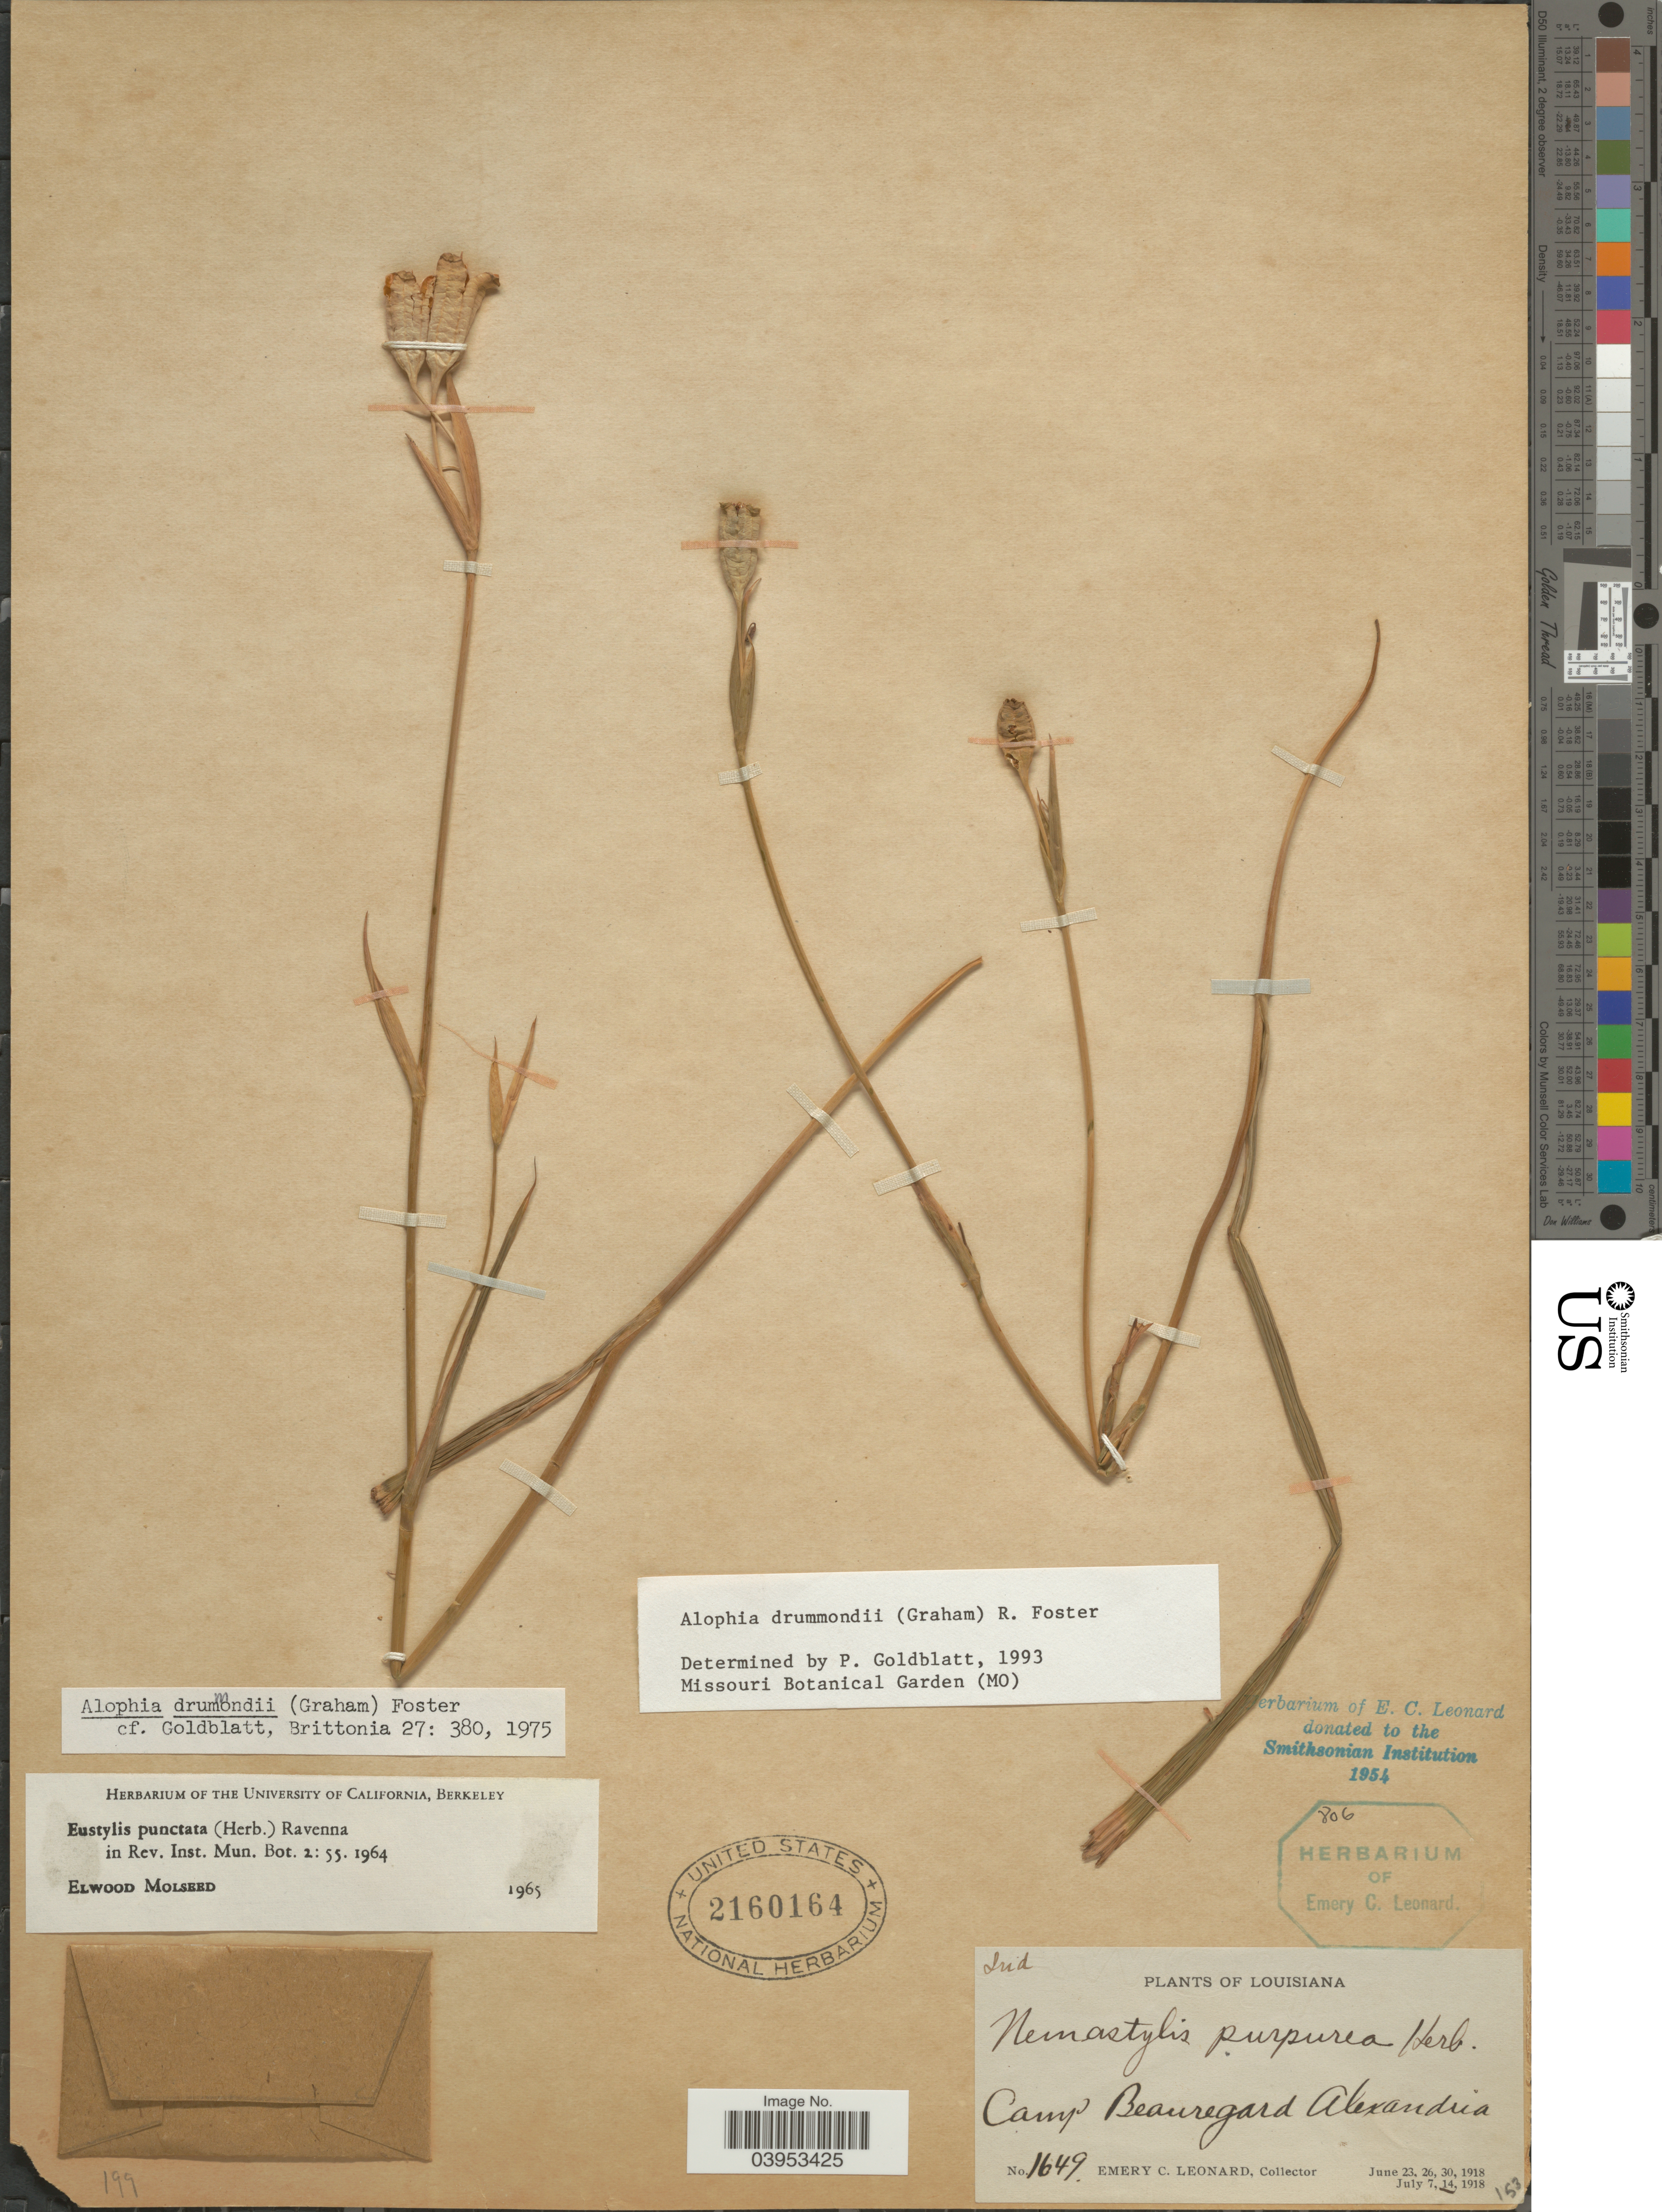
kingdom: Plantae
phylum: Tracheophyta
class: Liliopsida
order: Asparagales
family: Iridaceae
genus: Alophia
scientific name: Alophia drummondii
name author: (Graham) R.C. Foster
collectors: E. C. Leonard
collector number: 1649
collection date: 1918-07-14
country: United States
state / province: Louisiana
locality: Camp Beauregard Alexandria.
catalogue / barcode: US 2160164